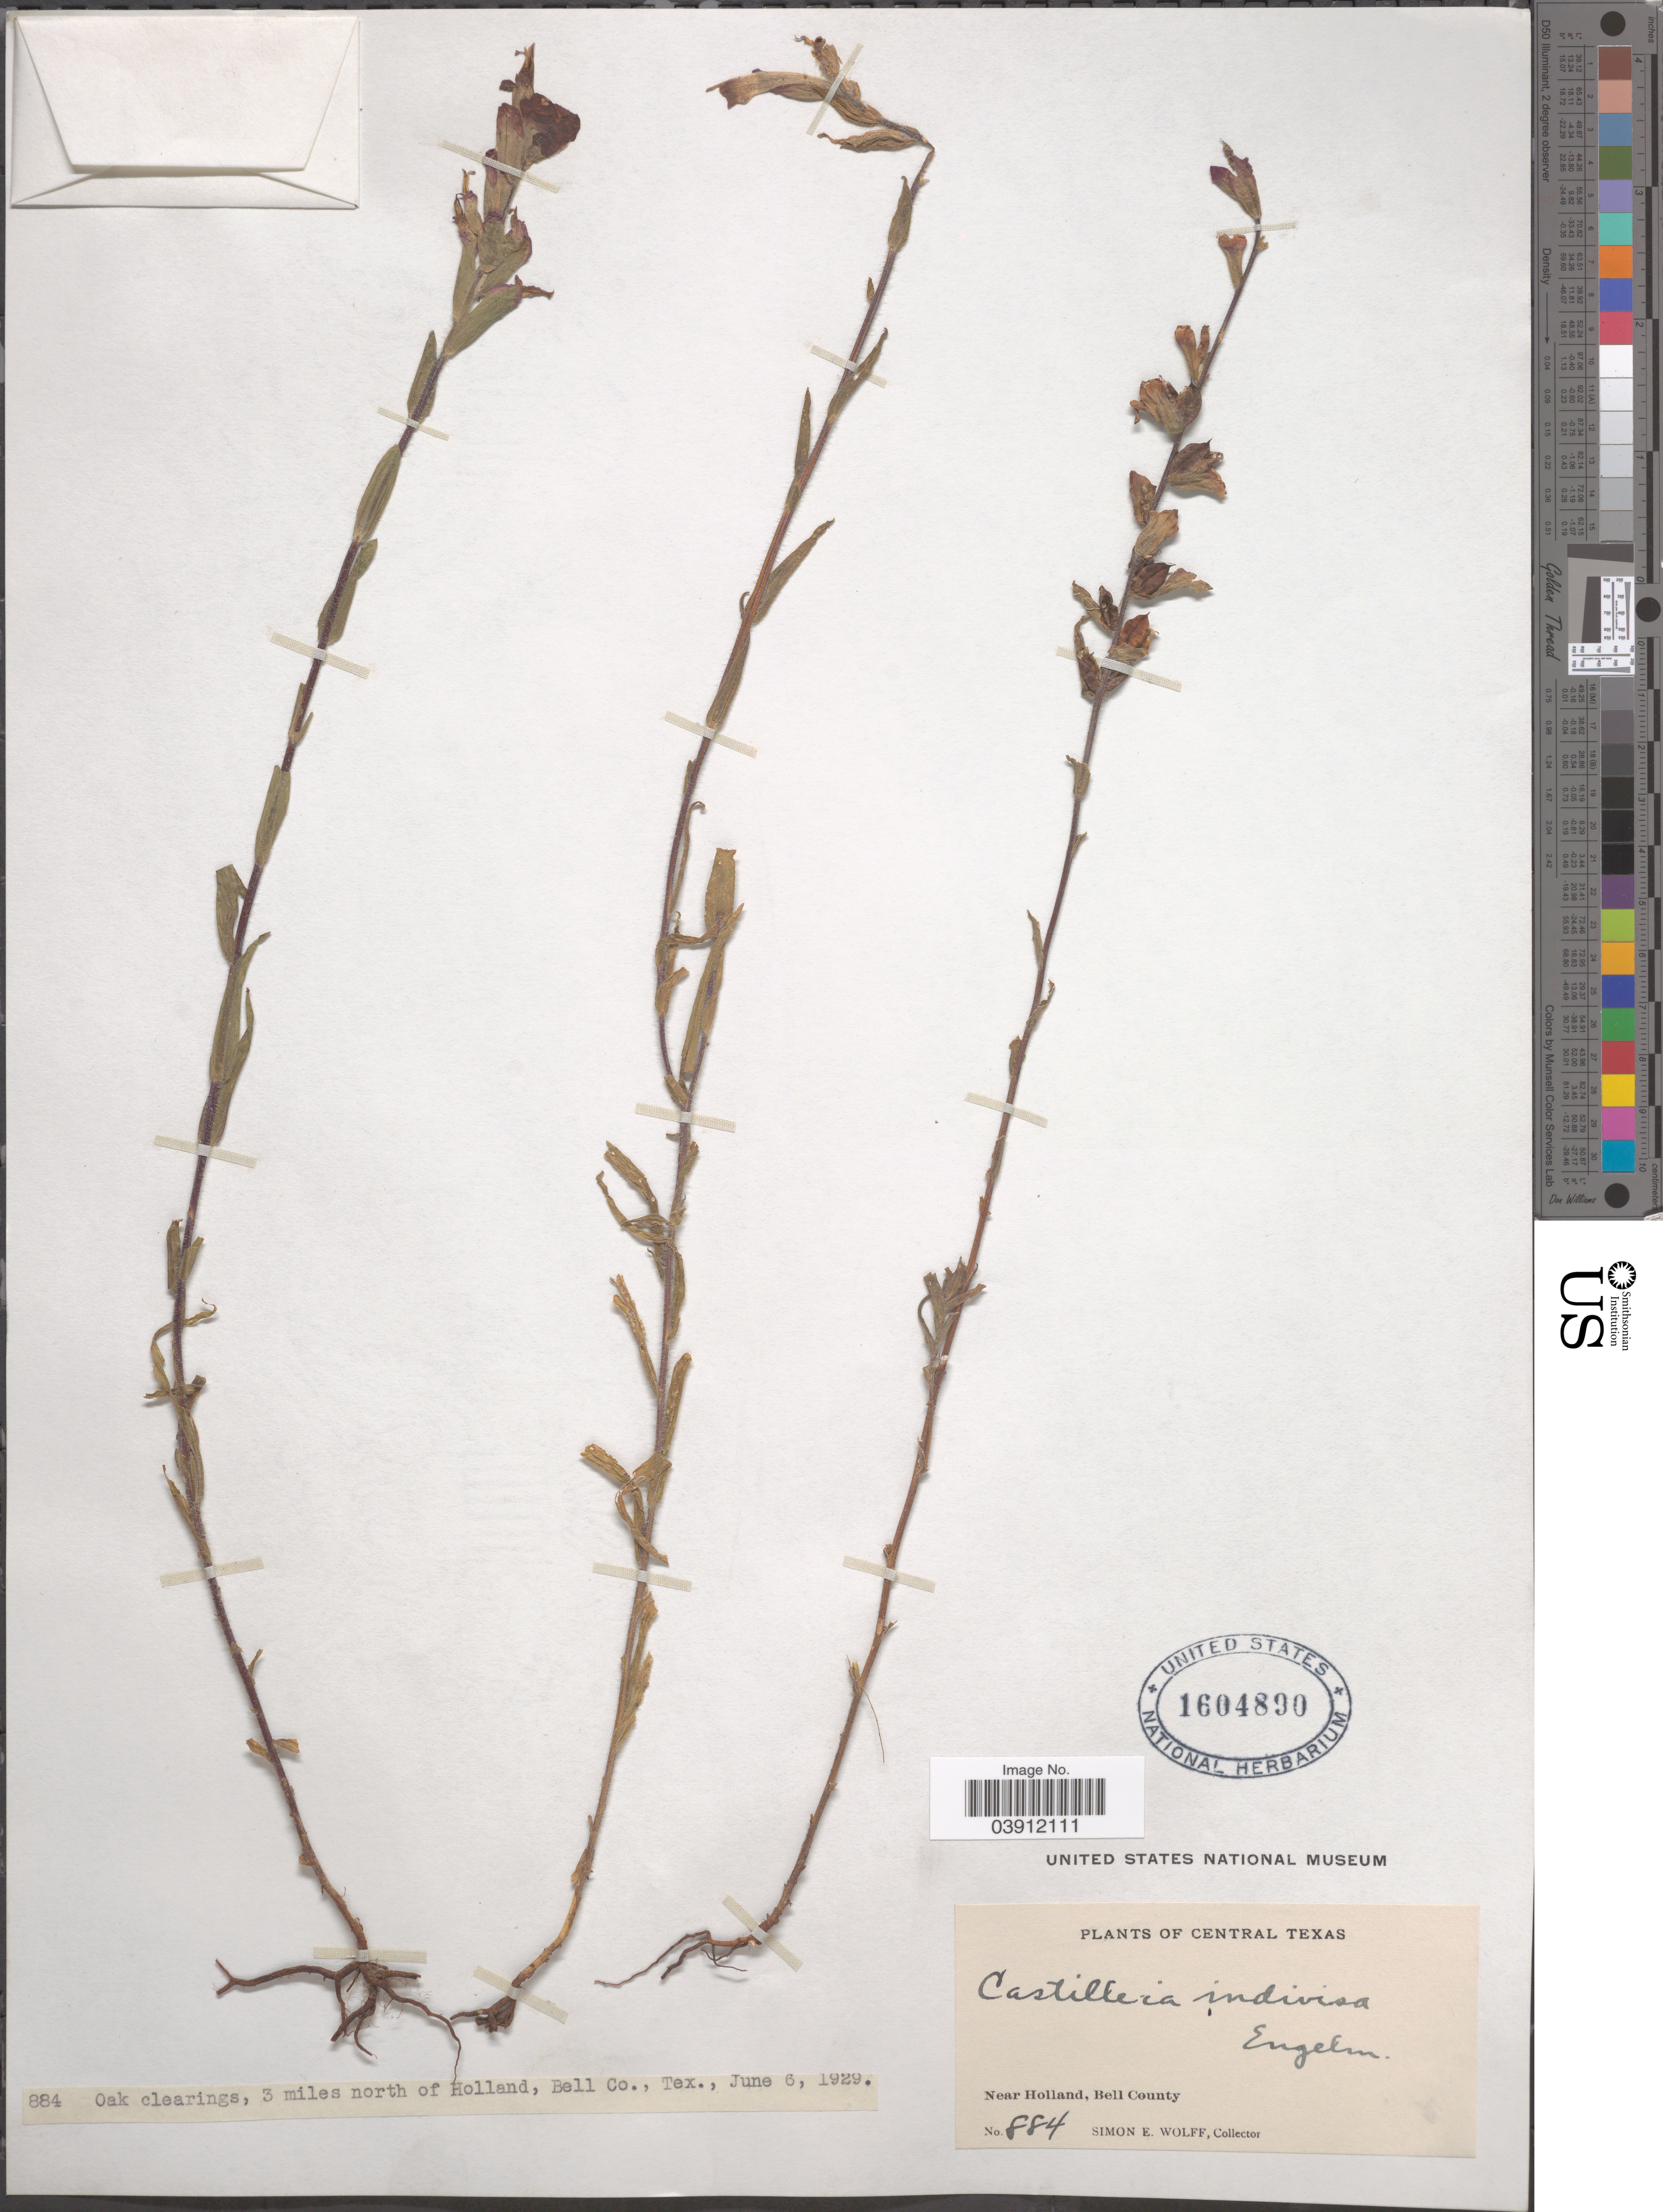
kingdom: Plantae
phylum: Tracheophyta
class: Magnoliopsida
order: Lamiales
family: Orobanchaceae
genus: Castilleja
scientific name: Castilleja indivisa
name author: Engelm. in Engelm. & A. Gray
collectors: S. E. Wolff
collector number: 884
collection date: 1929-06-06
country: United States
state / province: Texas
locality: Central Texas. Oak clearings, 3 miles north of Holland, Bell Co.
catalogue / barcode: US 1604890